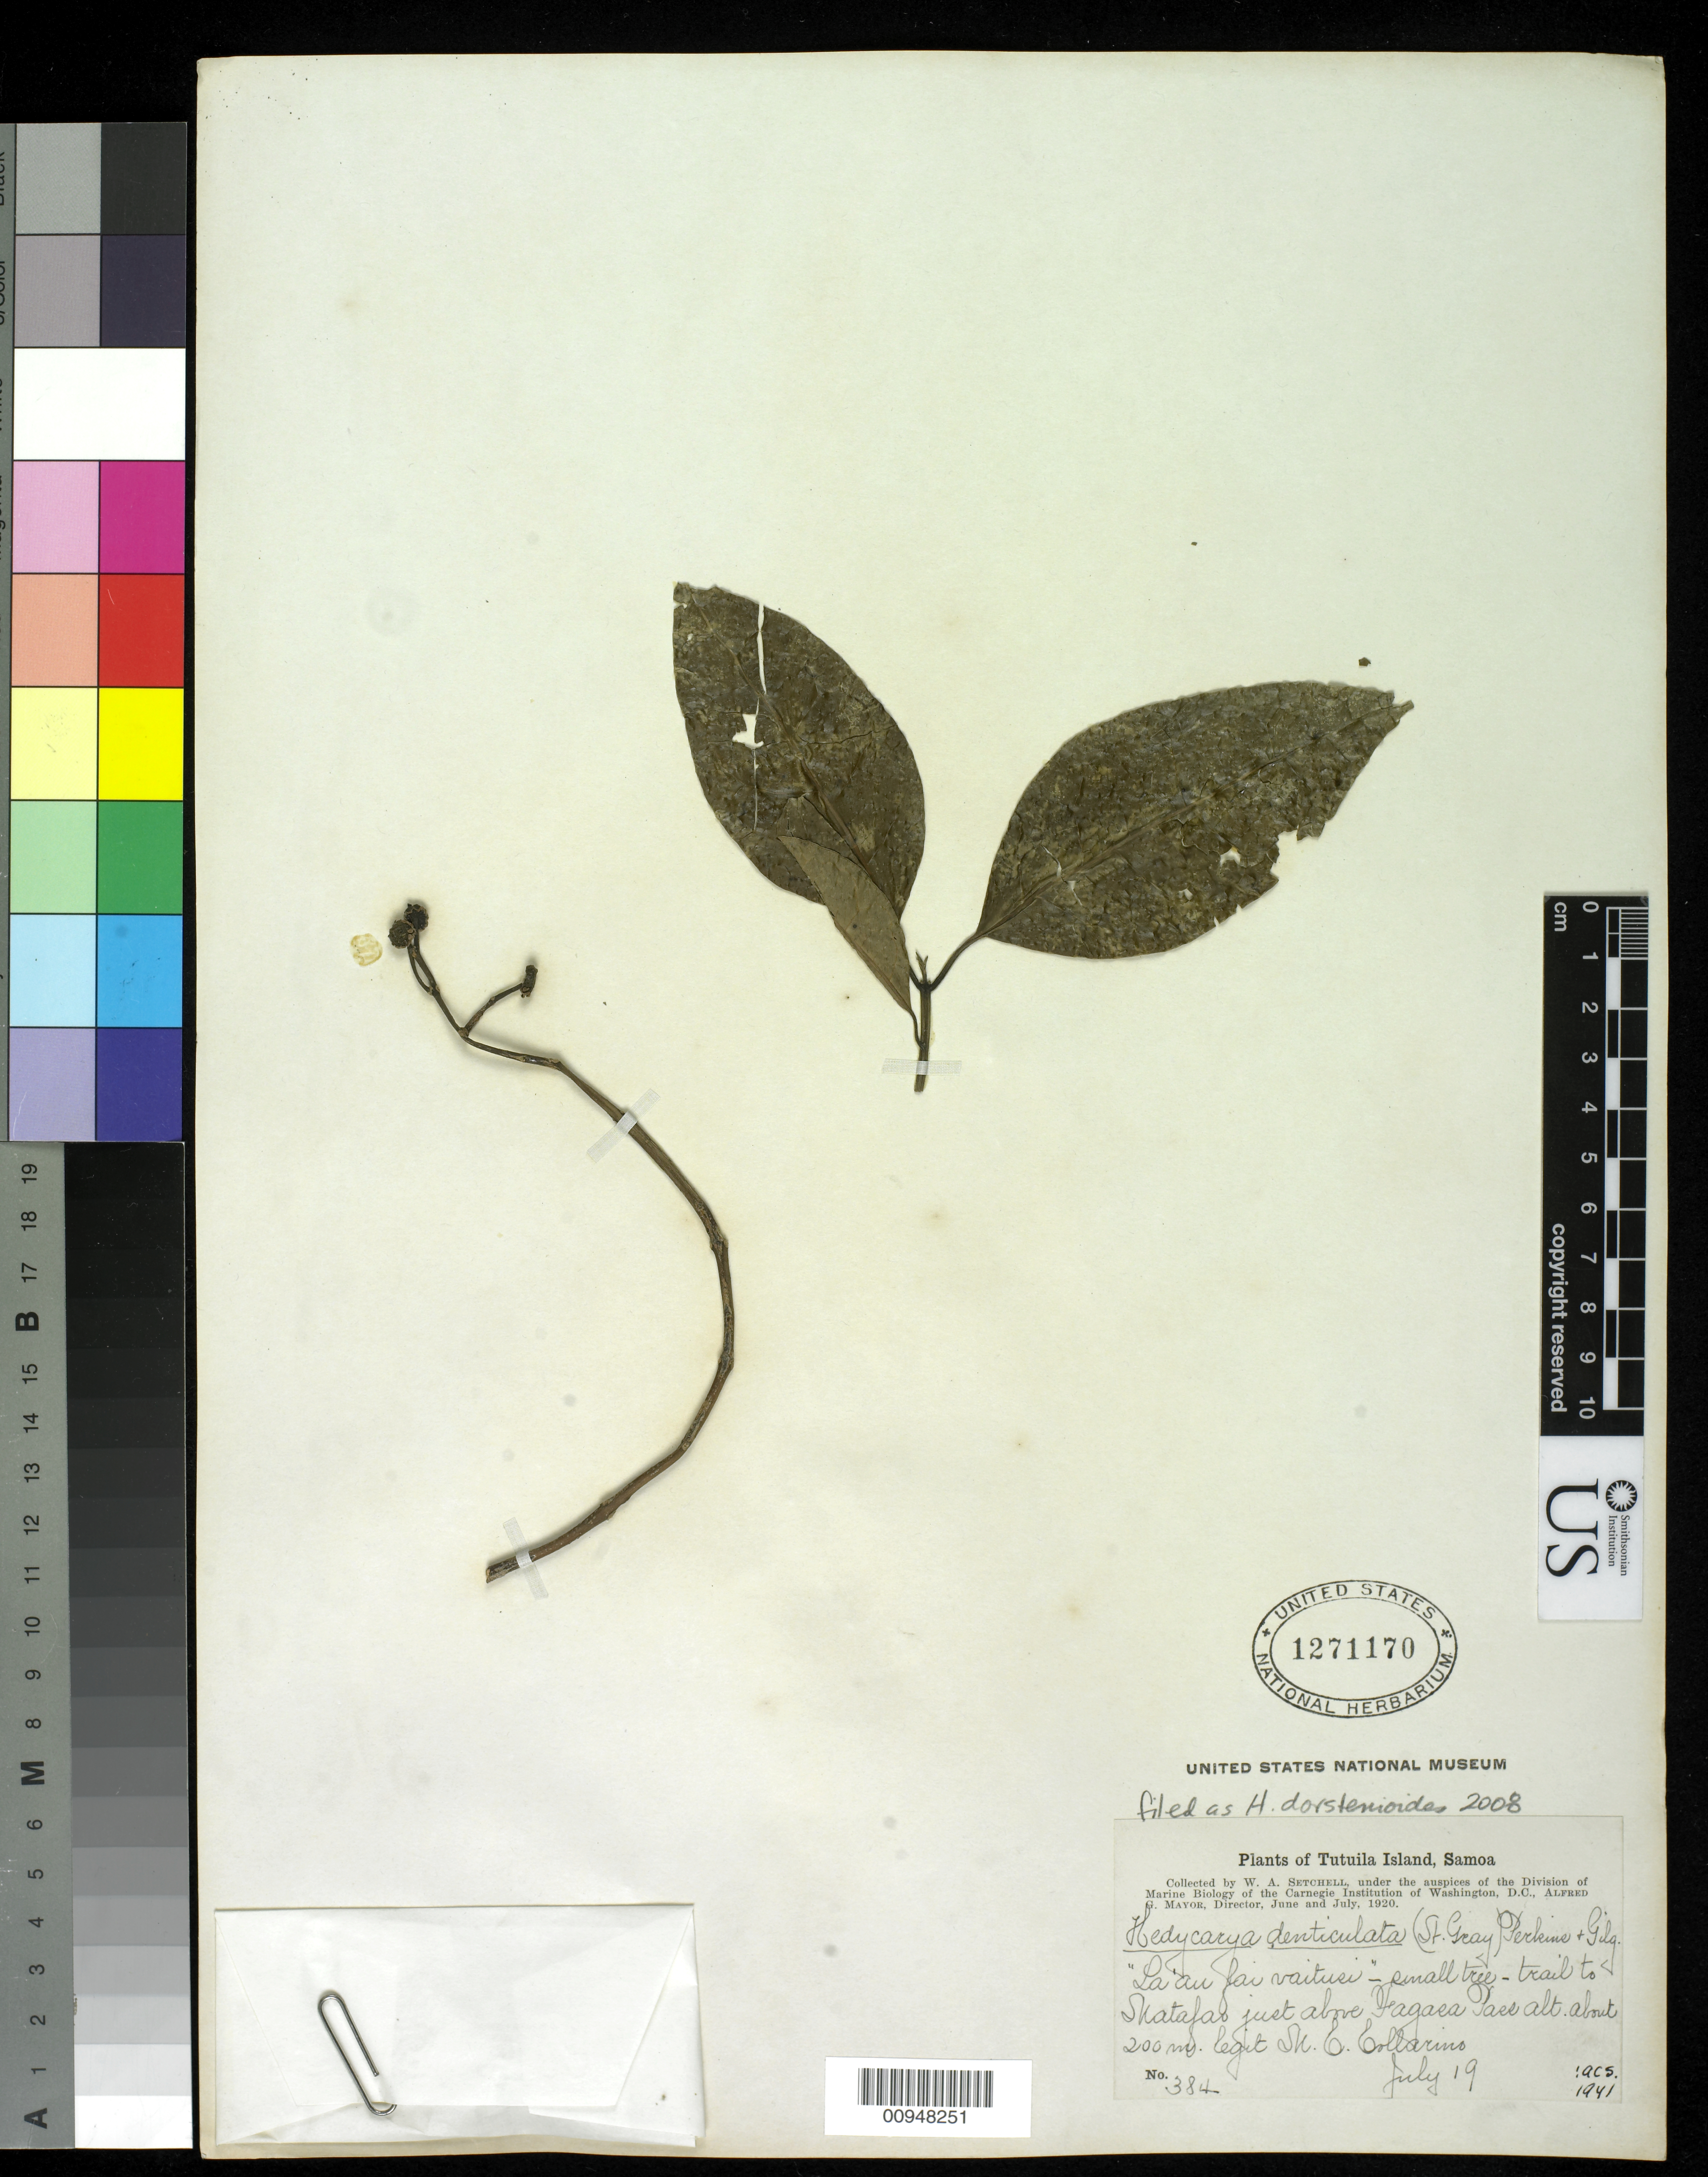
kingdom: Plantae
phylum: Tracheophyta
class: Magnoliopsida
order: Laurales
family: Monimiaceae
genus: Hedycarya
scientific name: Hedycarya dorstenioides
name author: A. Gray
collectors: W. Setchell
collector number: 384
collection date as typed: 19 Jul 1941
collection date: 1941-07-19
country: American Samoa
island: Tutua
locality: Trail to Shatafao just above Fagaea.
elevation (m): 200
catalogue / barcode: US 1271170